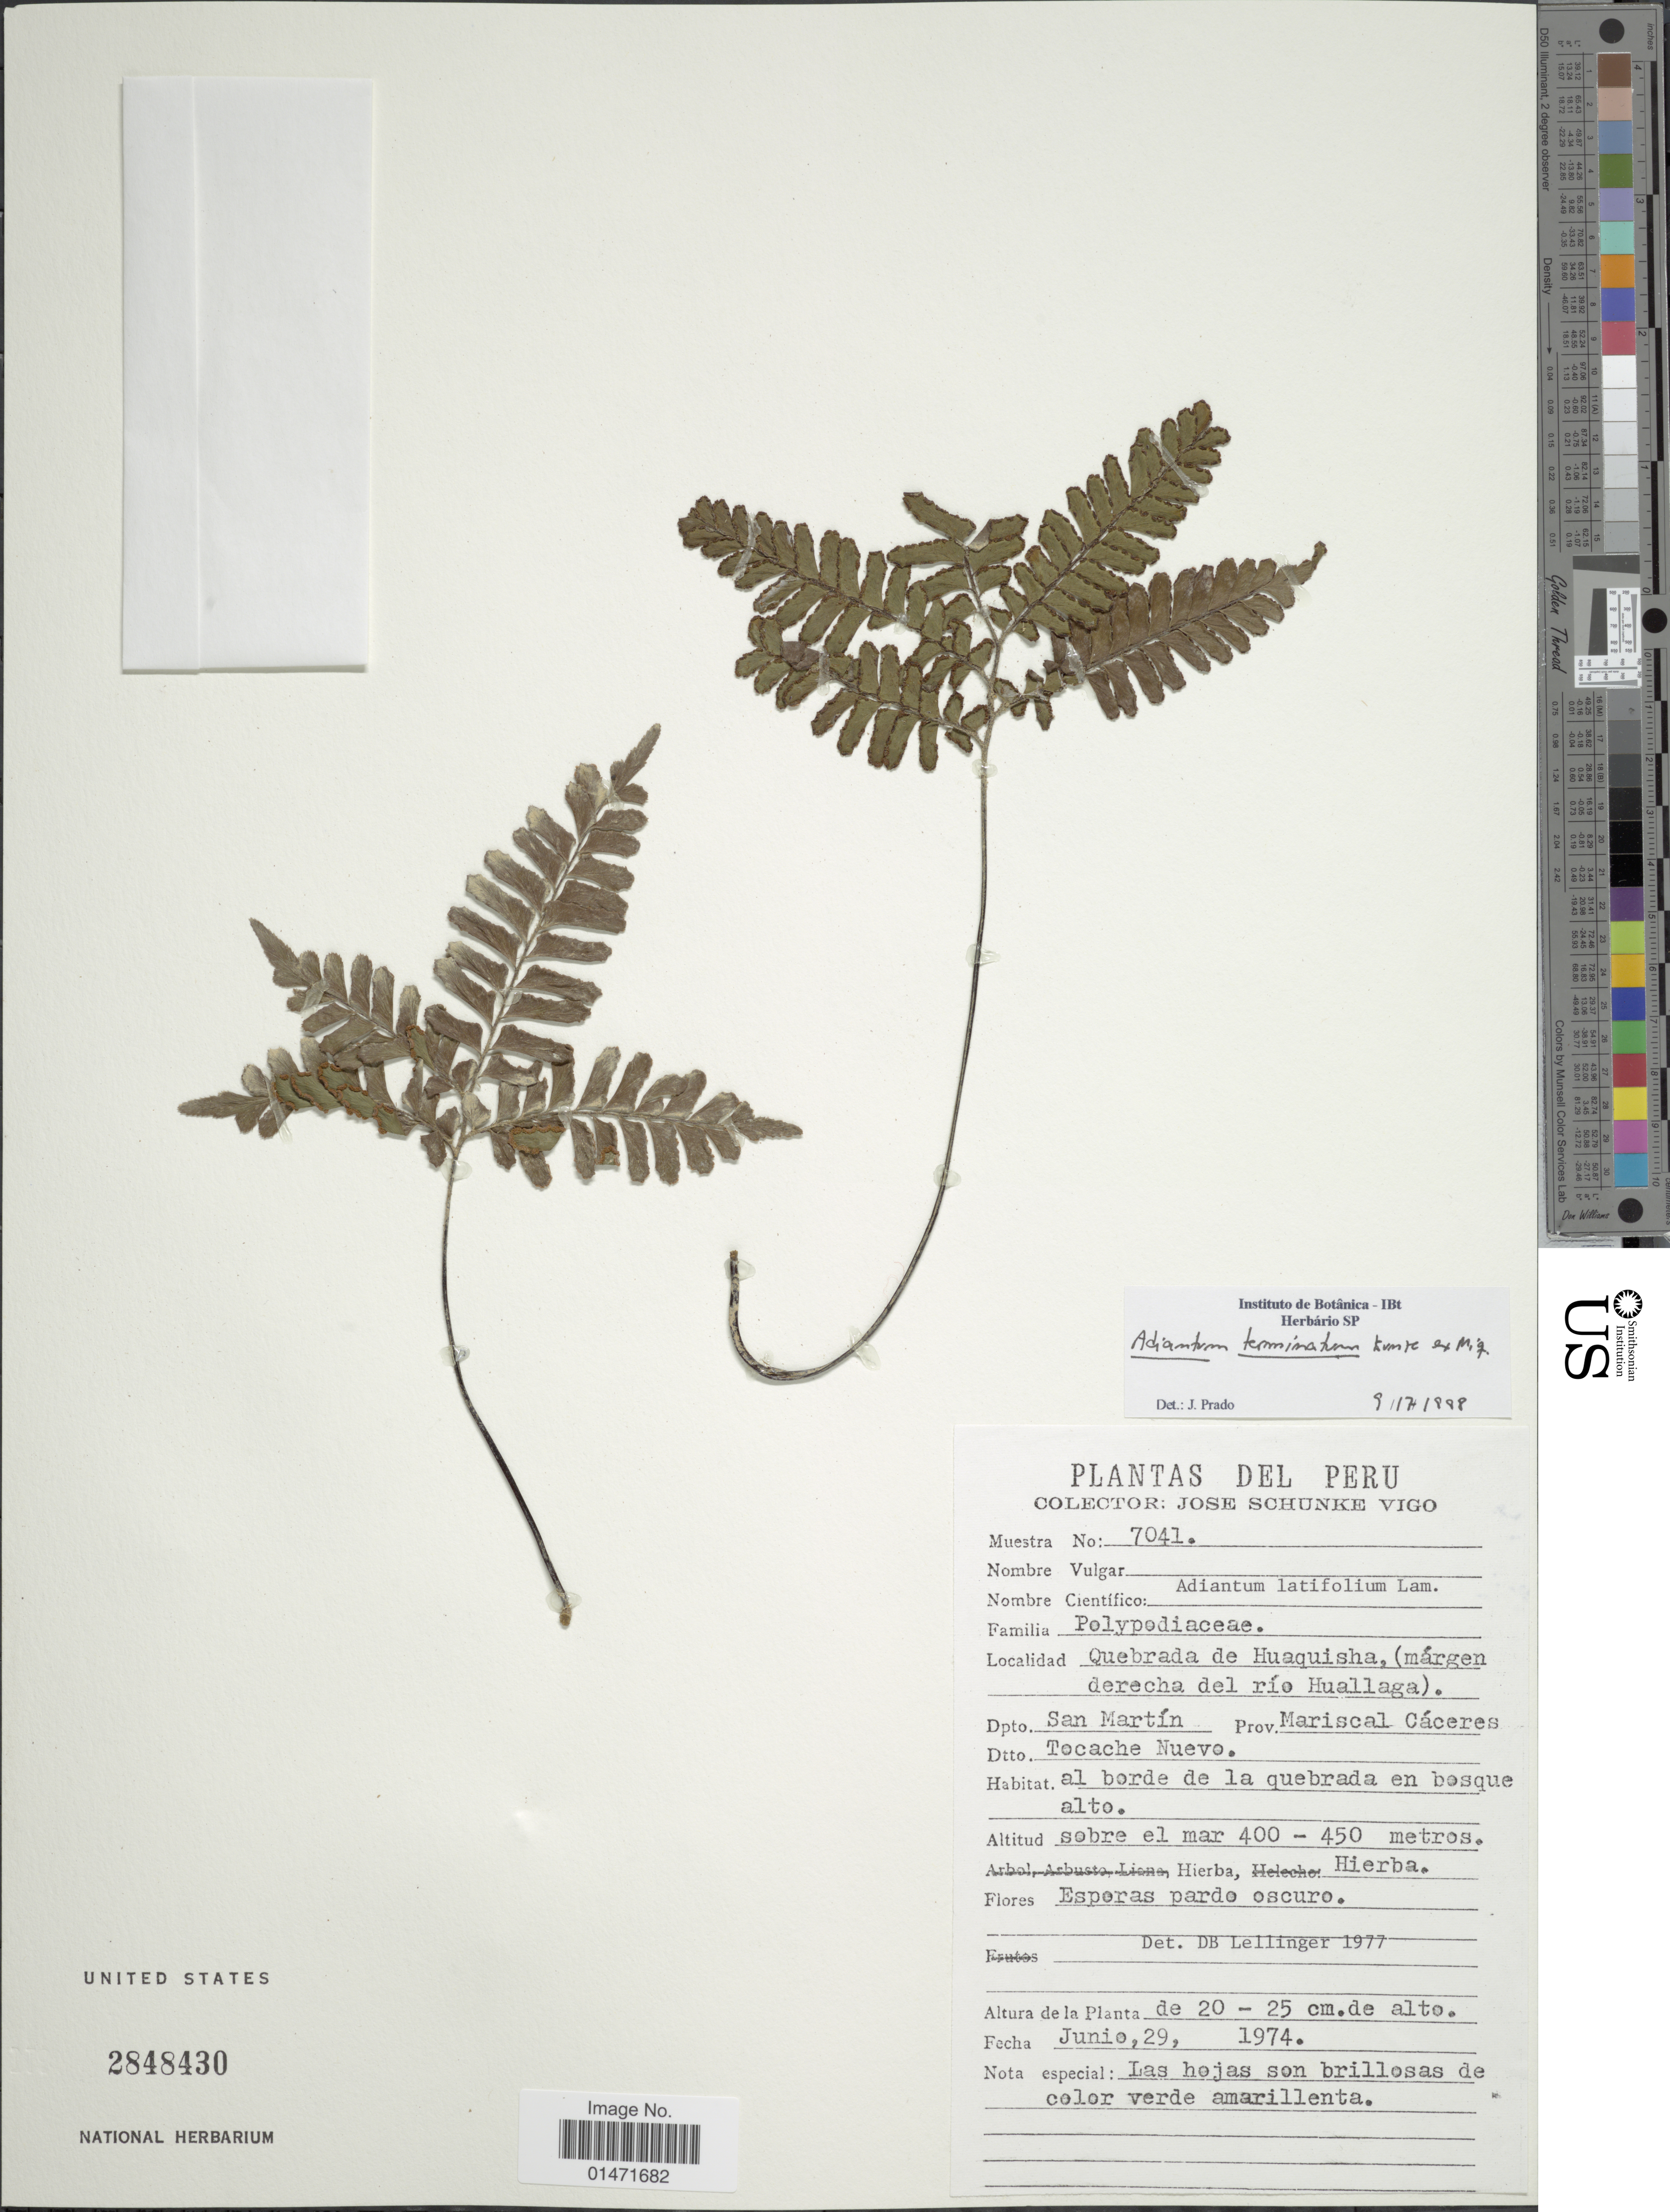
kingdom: Plantae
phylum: Tracheophyta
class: Polypodiopsida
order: Polypodiales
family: Pteridaceae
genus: Adiantum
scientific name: Adiantum terminatum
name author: Kunze ex Miq.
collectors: J. Schunke Vigo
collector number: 7041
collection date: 1974-06-29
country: Peru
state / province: San Martín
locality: Quebrada de Huaquisha, (márgen derecha del río Huallaga). Prov. Mariscal Cáceres. Dtto. Tecache Nuevo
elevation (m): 400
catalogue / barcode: US 2848430